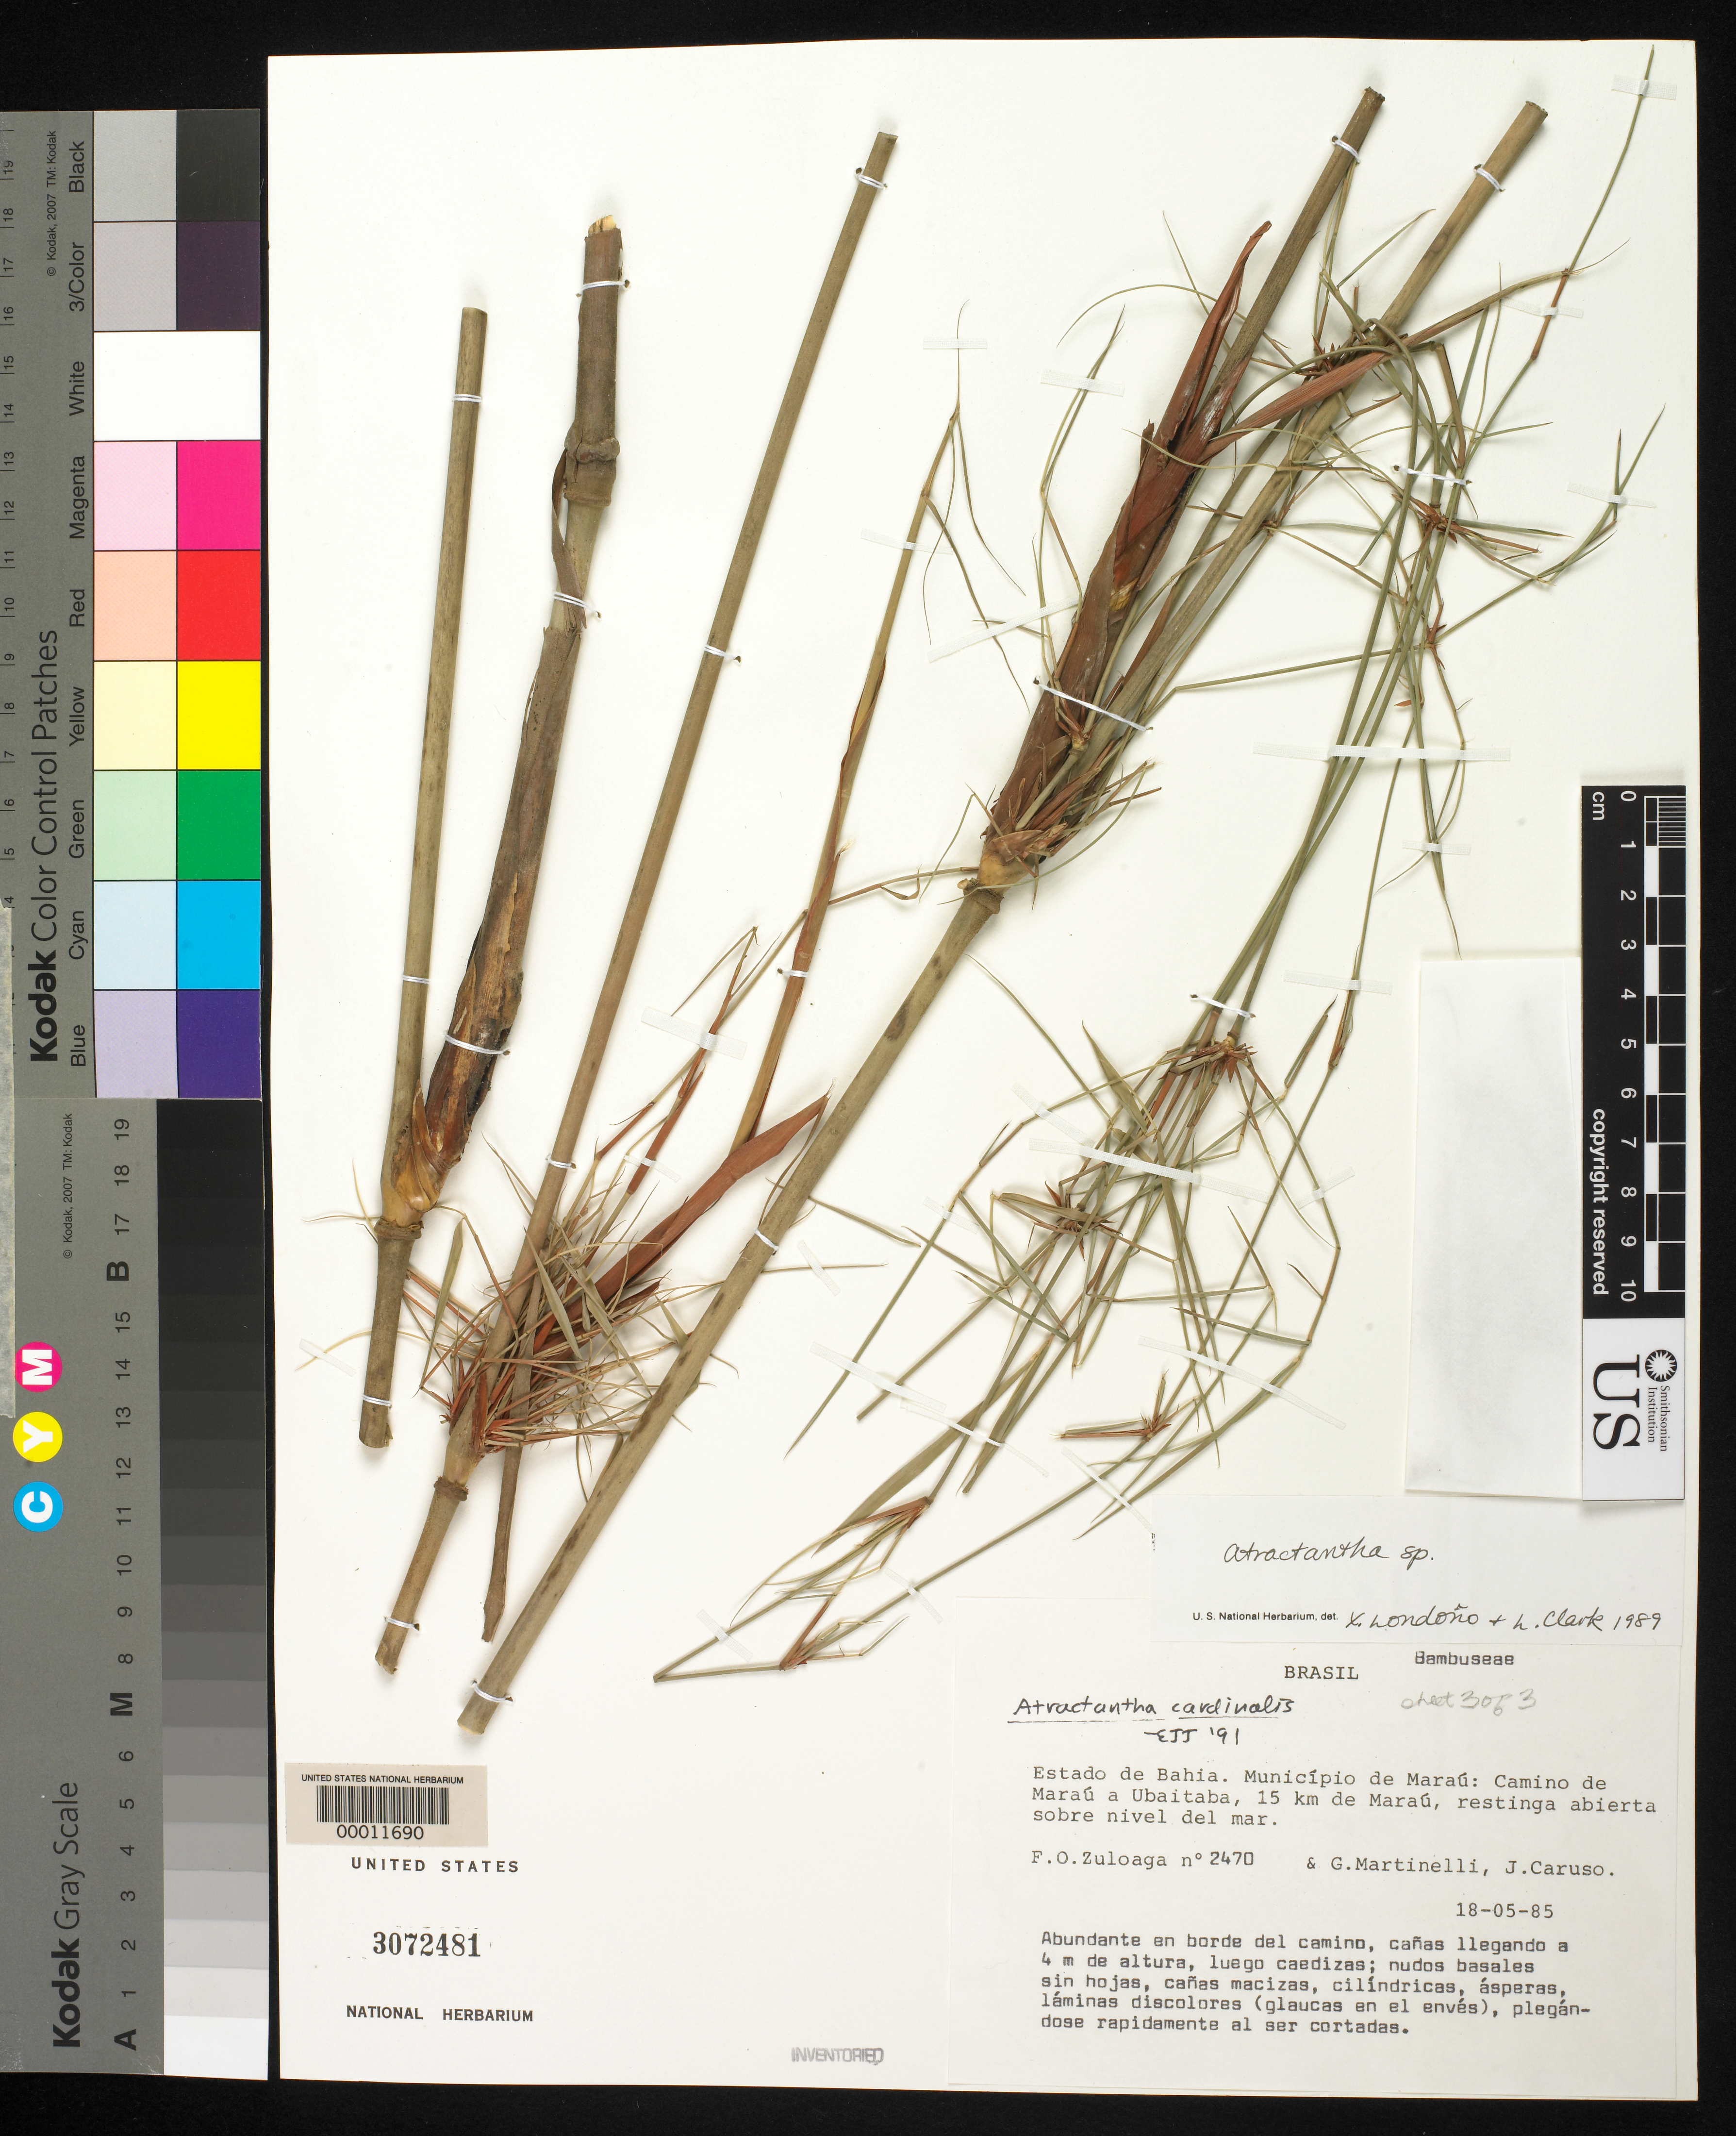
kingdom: Plantae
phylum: Tracheophyta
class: Liliopsida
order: Poales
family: Poaceae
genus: Atractantha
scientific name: Atractantha cardinalis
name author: Judz.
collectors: F. O. Zuloaga, G. Martinelli & J. Caruso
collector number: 2470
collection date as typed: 18 May 1985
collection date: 1985-05-18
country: Brazil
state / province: Bahia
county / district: Maraú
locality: Camino de marau a ubaitaba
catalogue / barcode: US 3072481